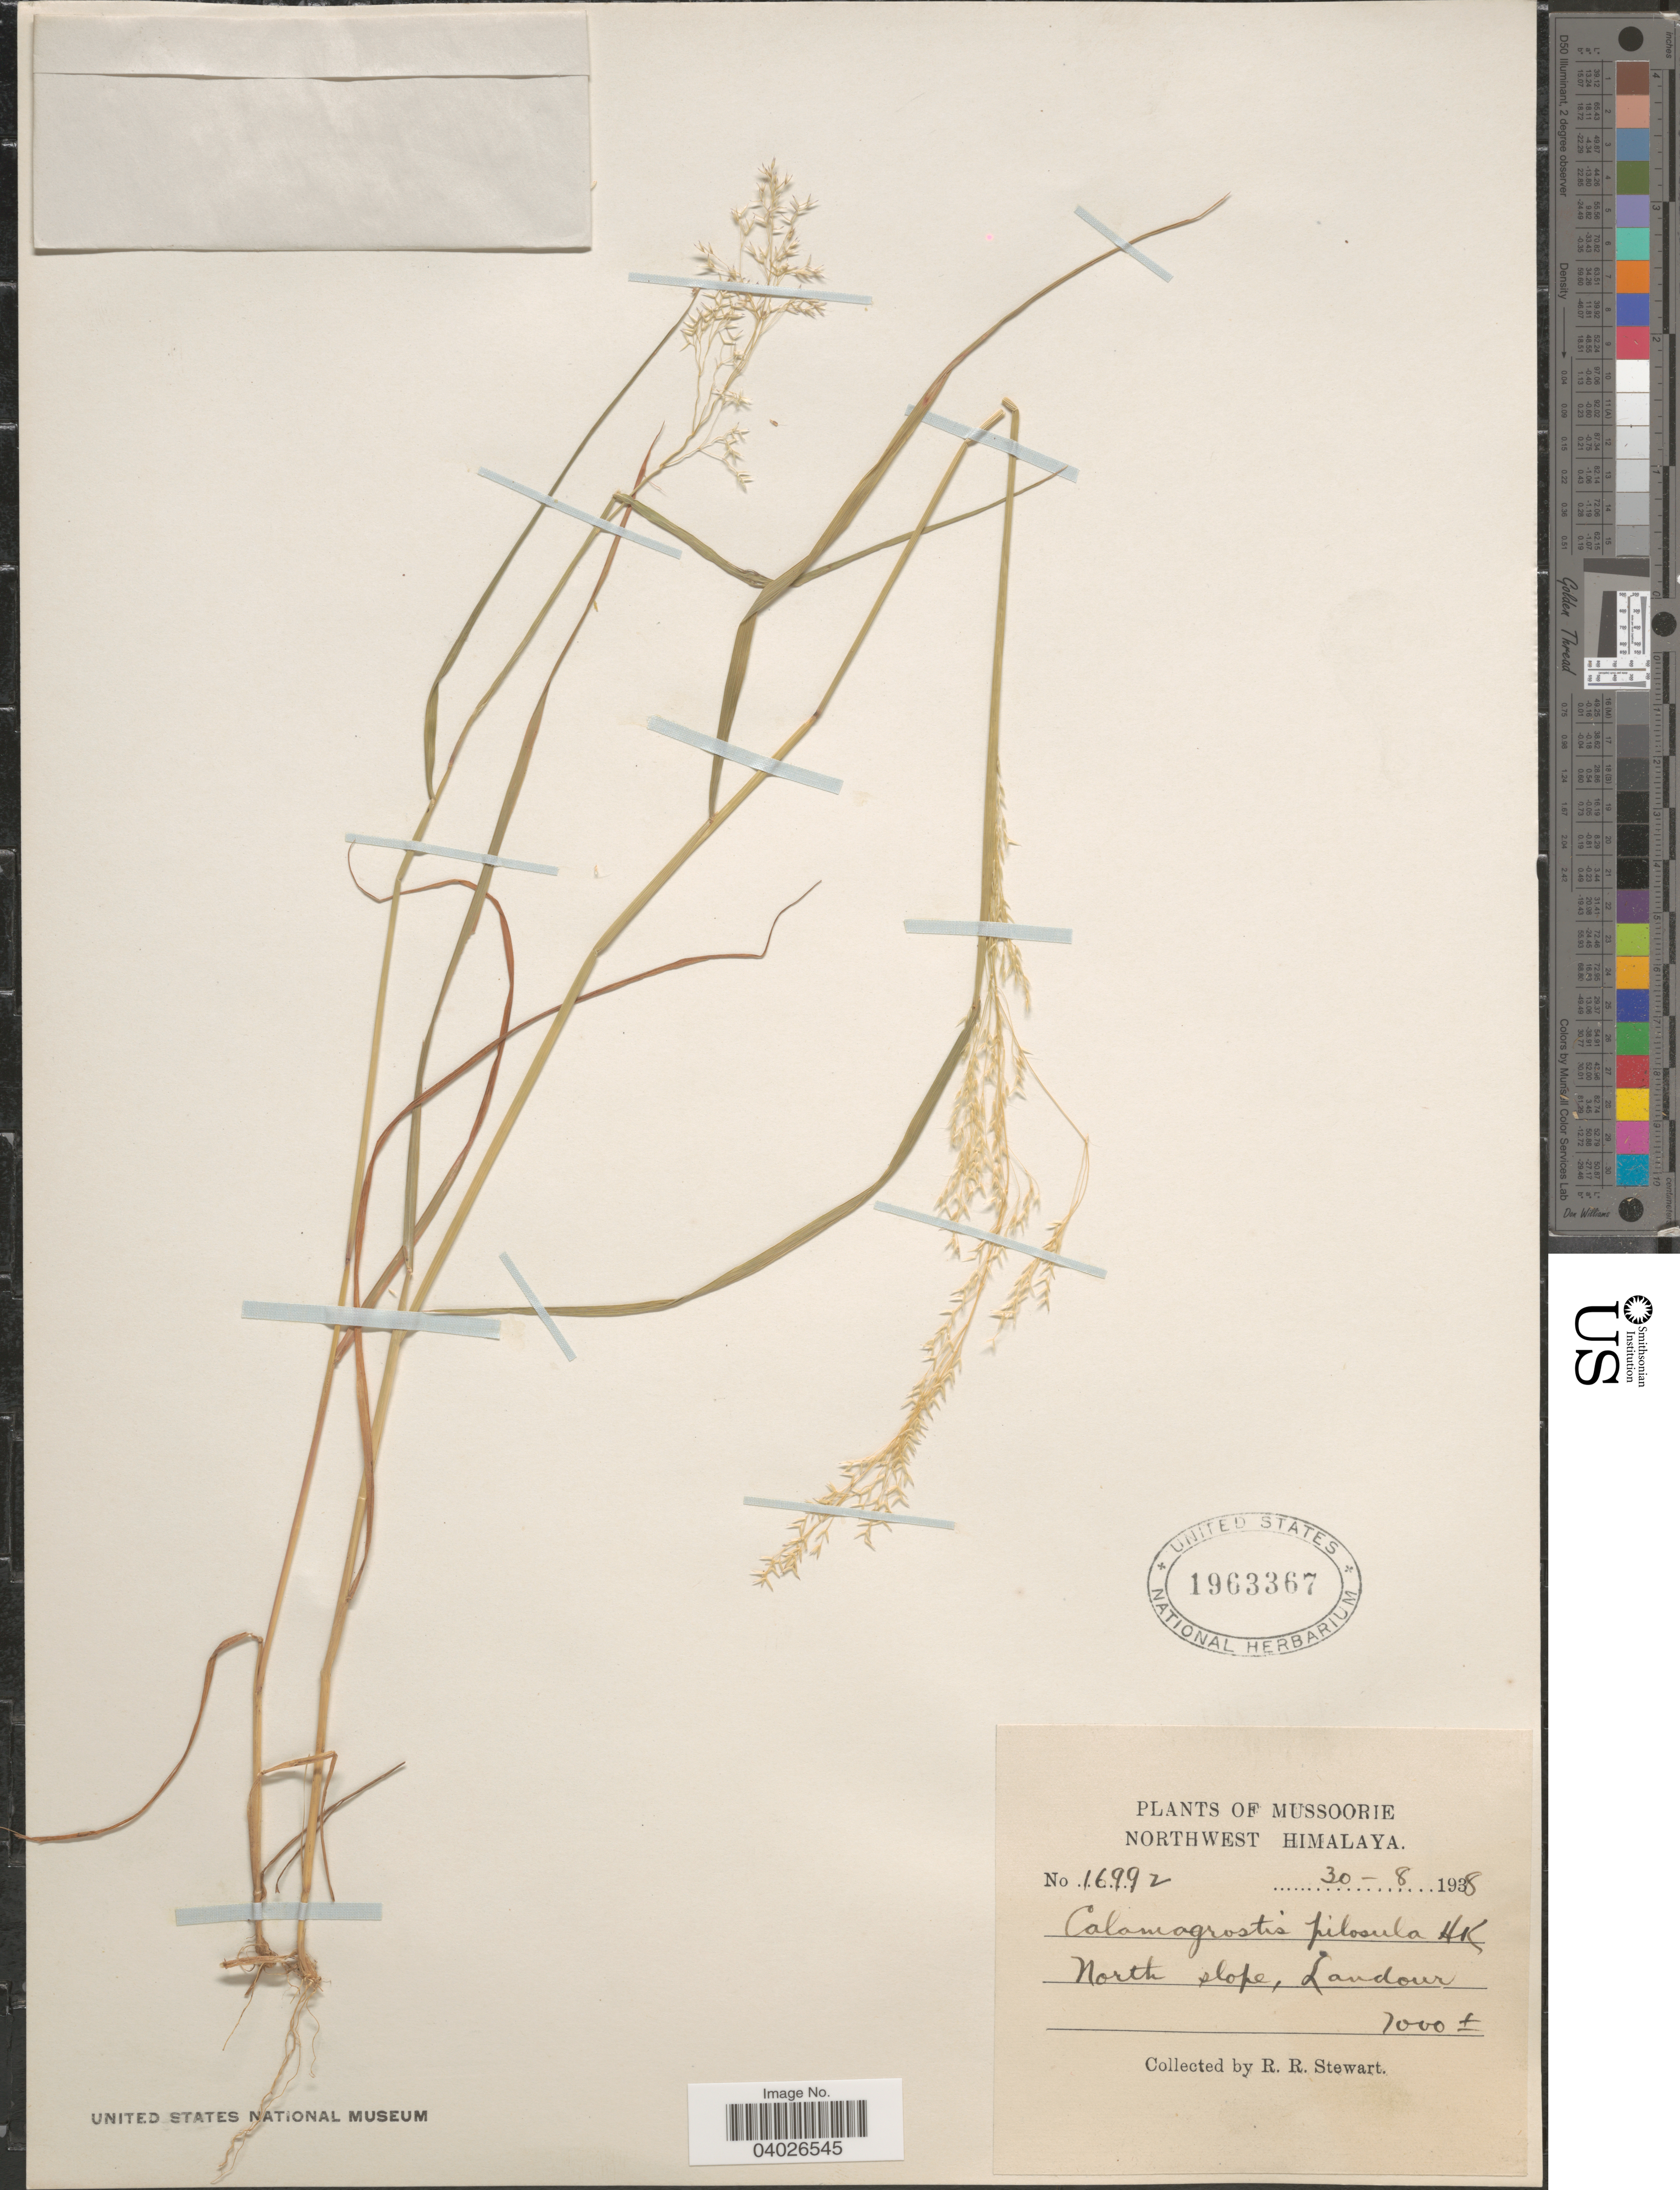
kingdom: Plantae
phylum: Tracheophyta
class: Liliopsida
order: Poales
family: Poaceae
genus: Agrostis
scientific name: Agrostis pilosula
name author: Trin.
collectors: R. Stewart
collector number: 16992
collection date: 1938-08-30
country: India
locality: Mussoorie. Northwest Himalaya. North slope, Landour.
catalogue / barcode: US 1963367